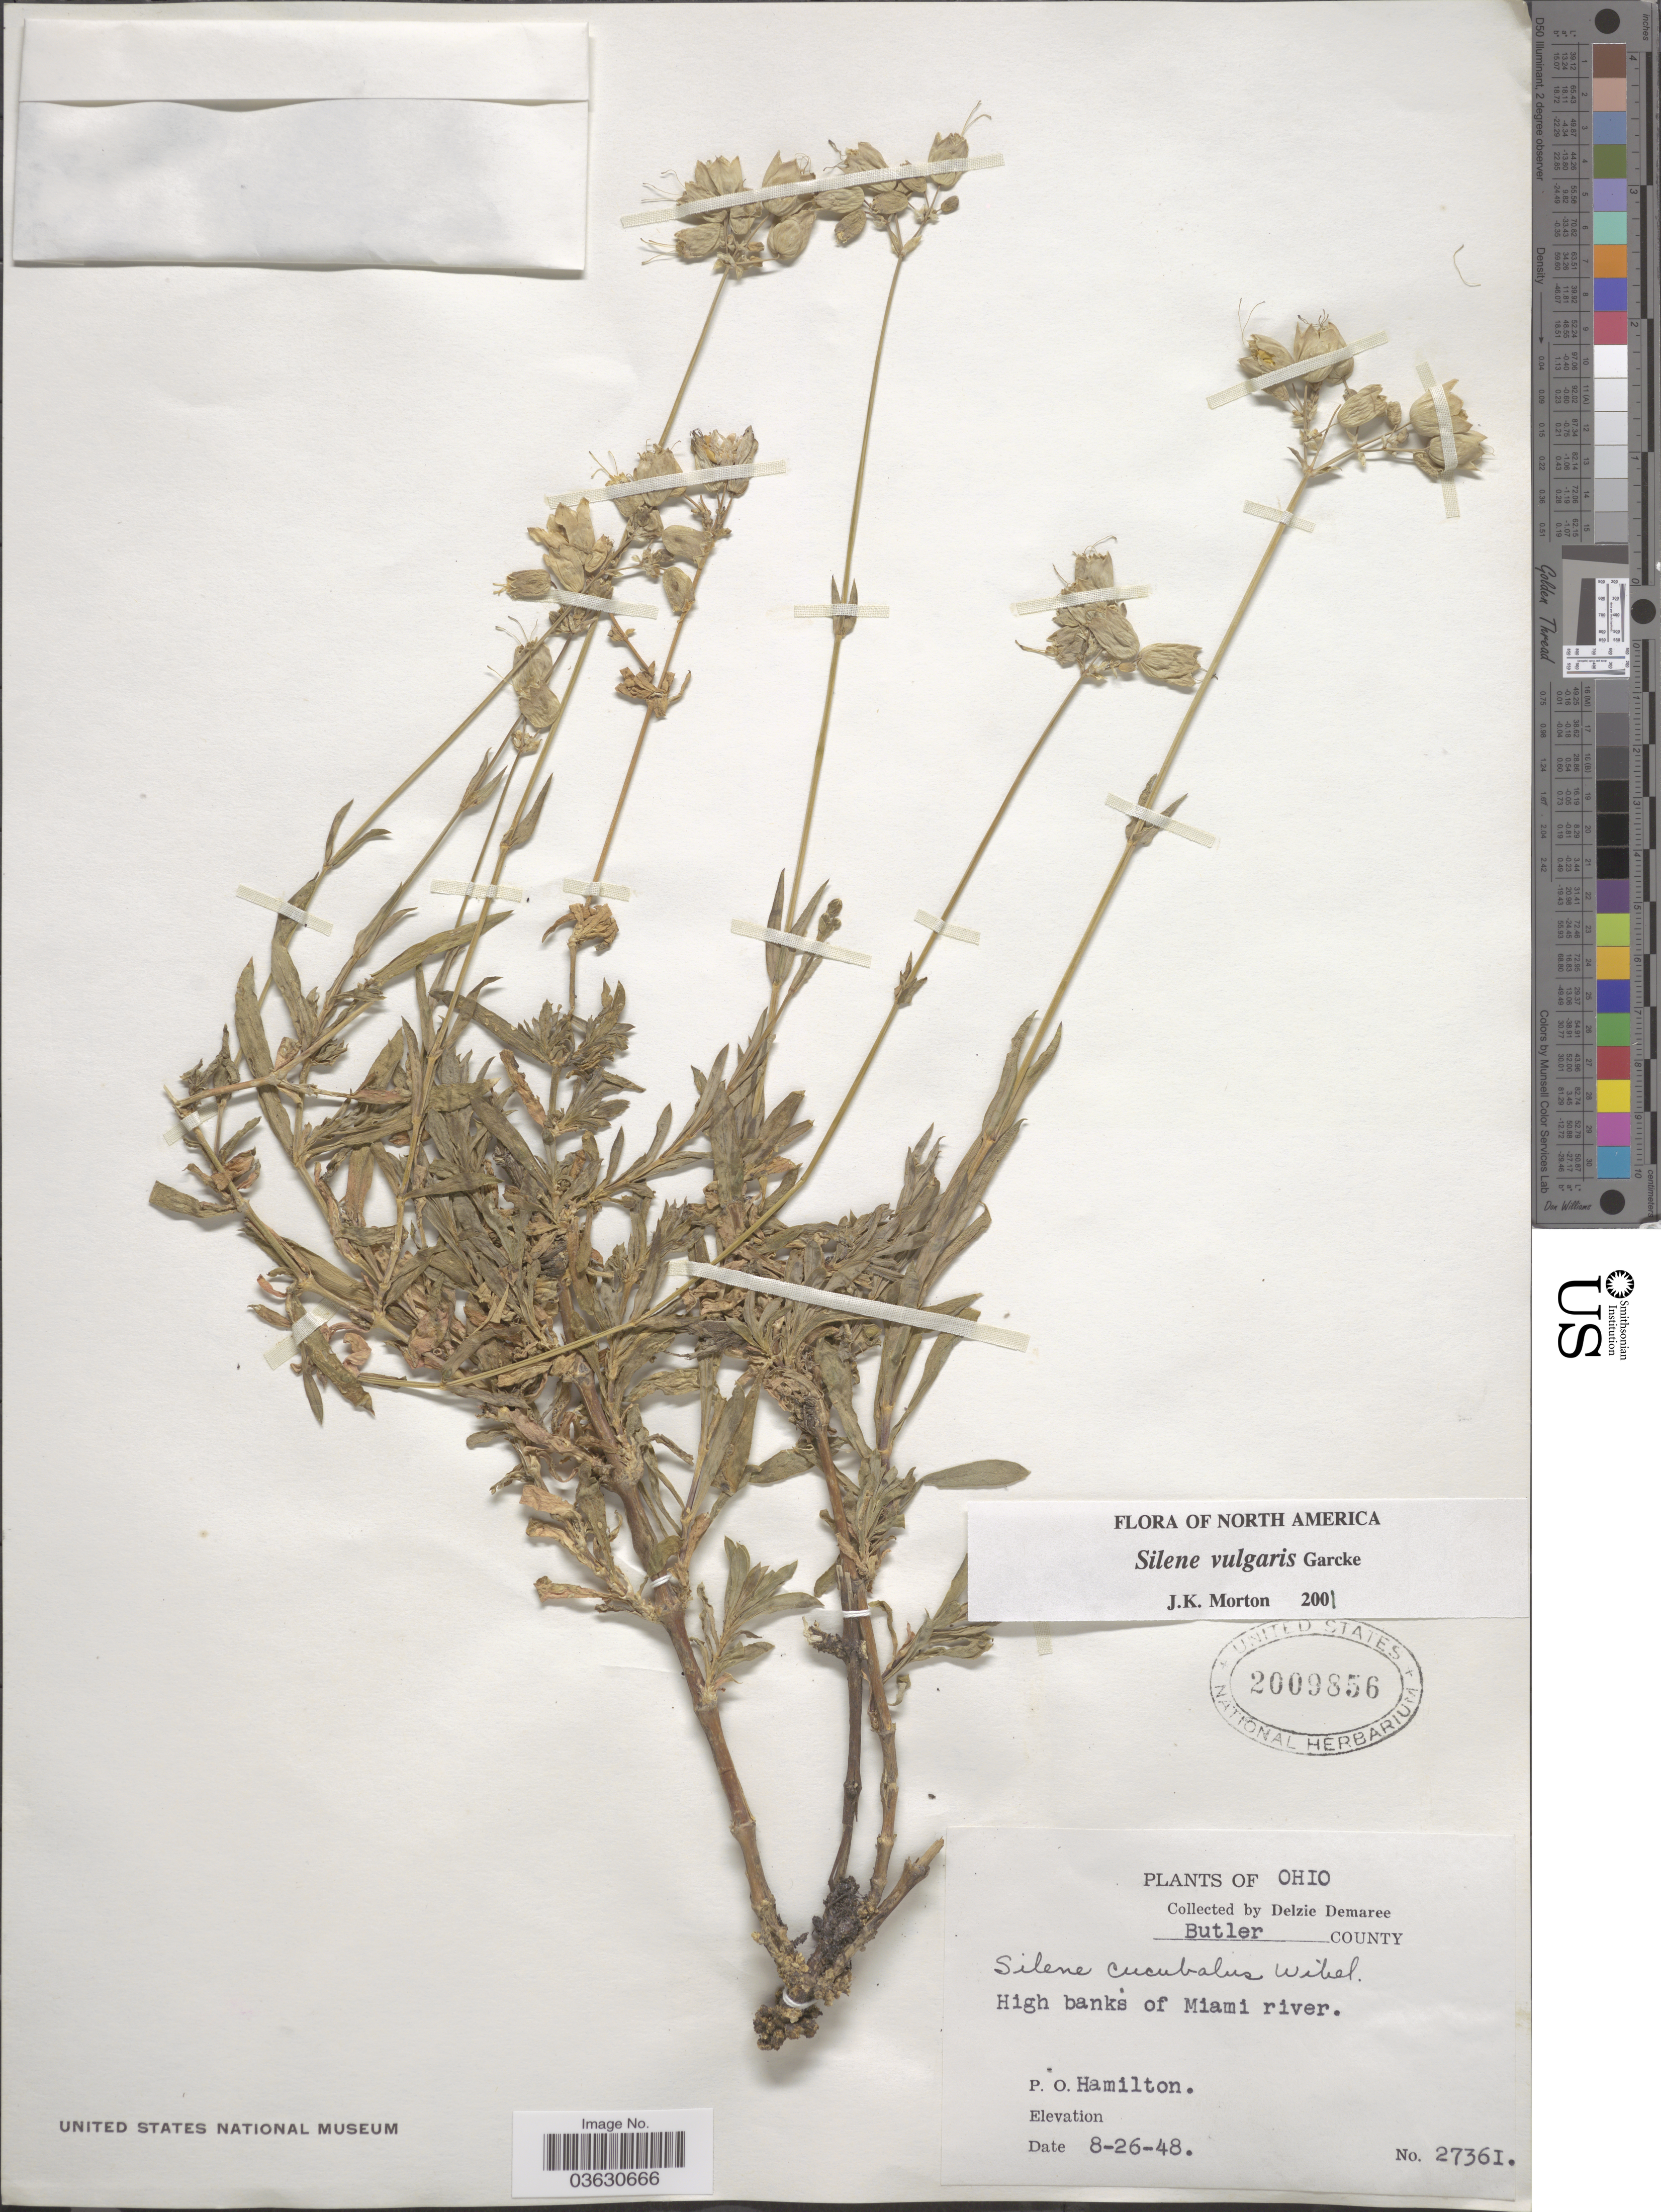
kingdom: Plantae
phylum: Tracheophyta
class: Magnoliopsida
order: Caryophyllales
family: Caryophyllaceae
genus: Silene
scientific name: Silene cucubalus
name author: L.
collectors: D. Demaree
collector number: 27361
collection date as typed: Transcribed d/m/y: 26/8/48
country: United States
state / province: Ohio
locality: Butler County. High banks of Miami river. P.O. Hamilton.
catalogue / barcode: US 2009856